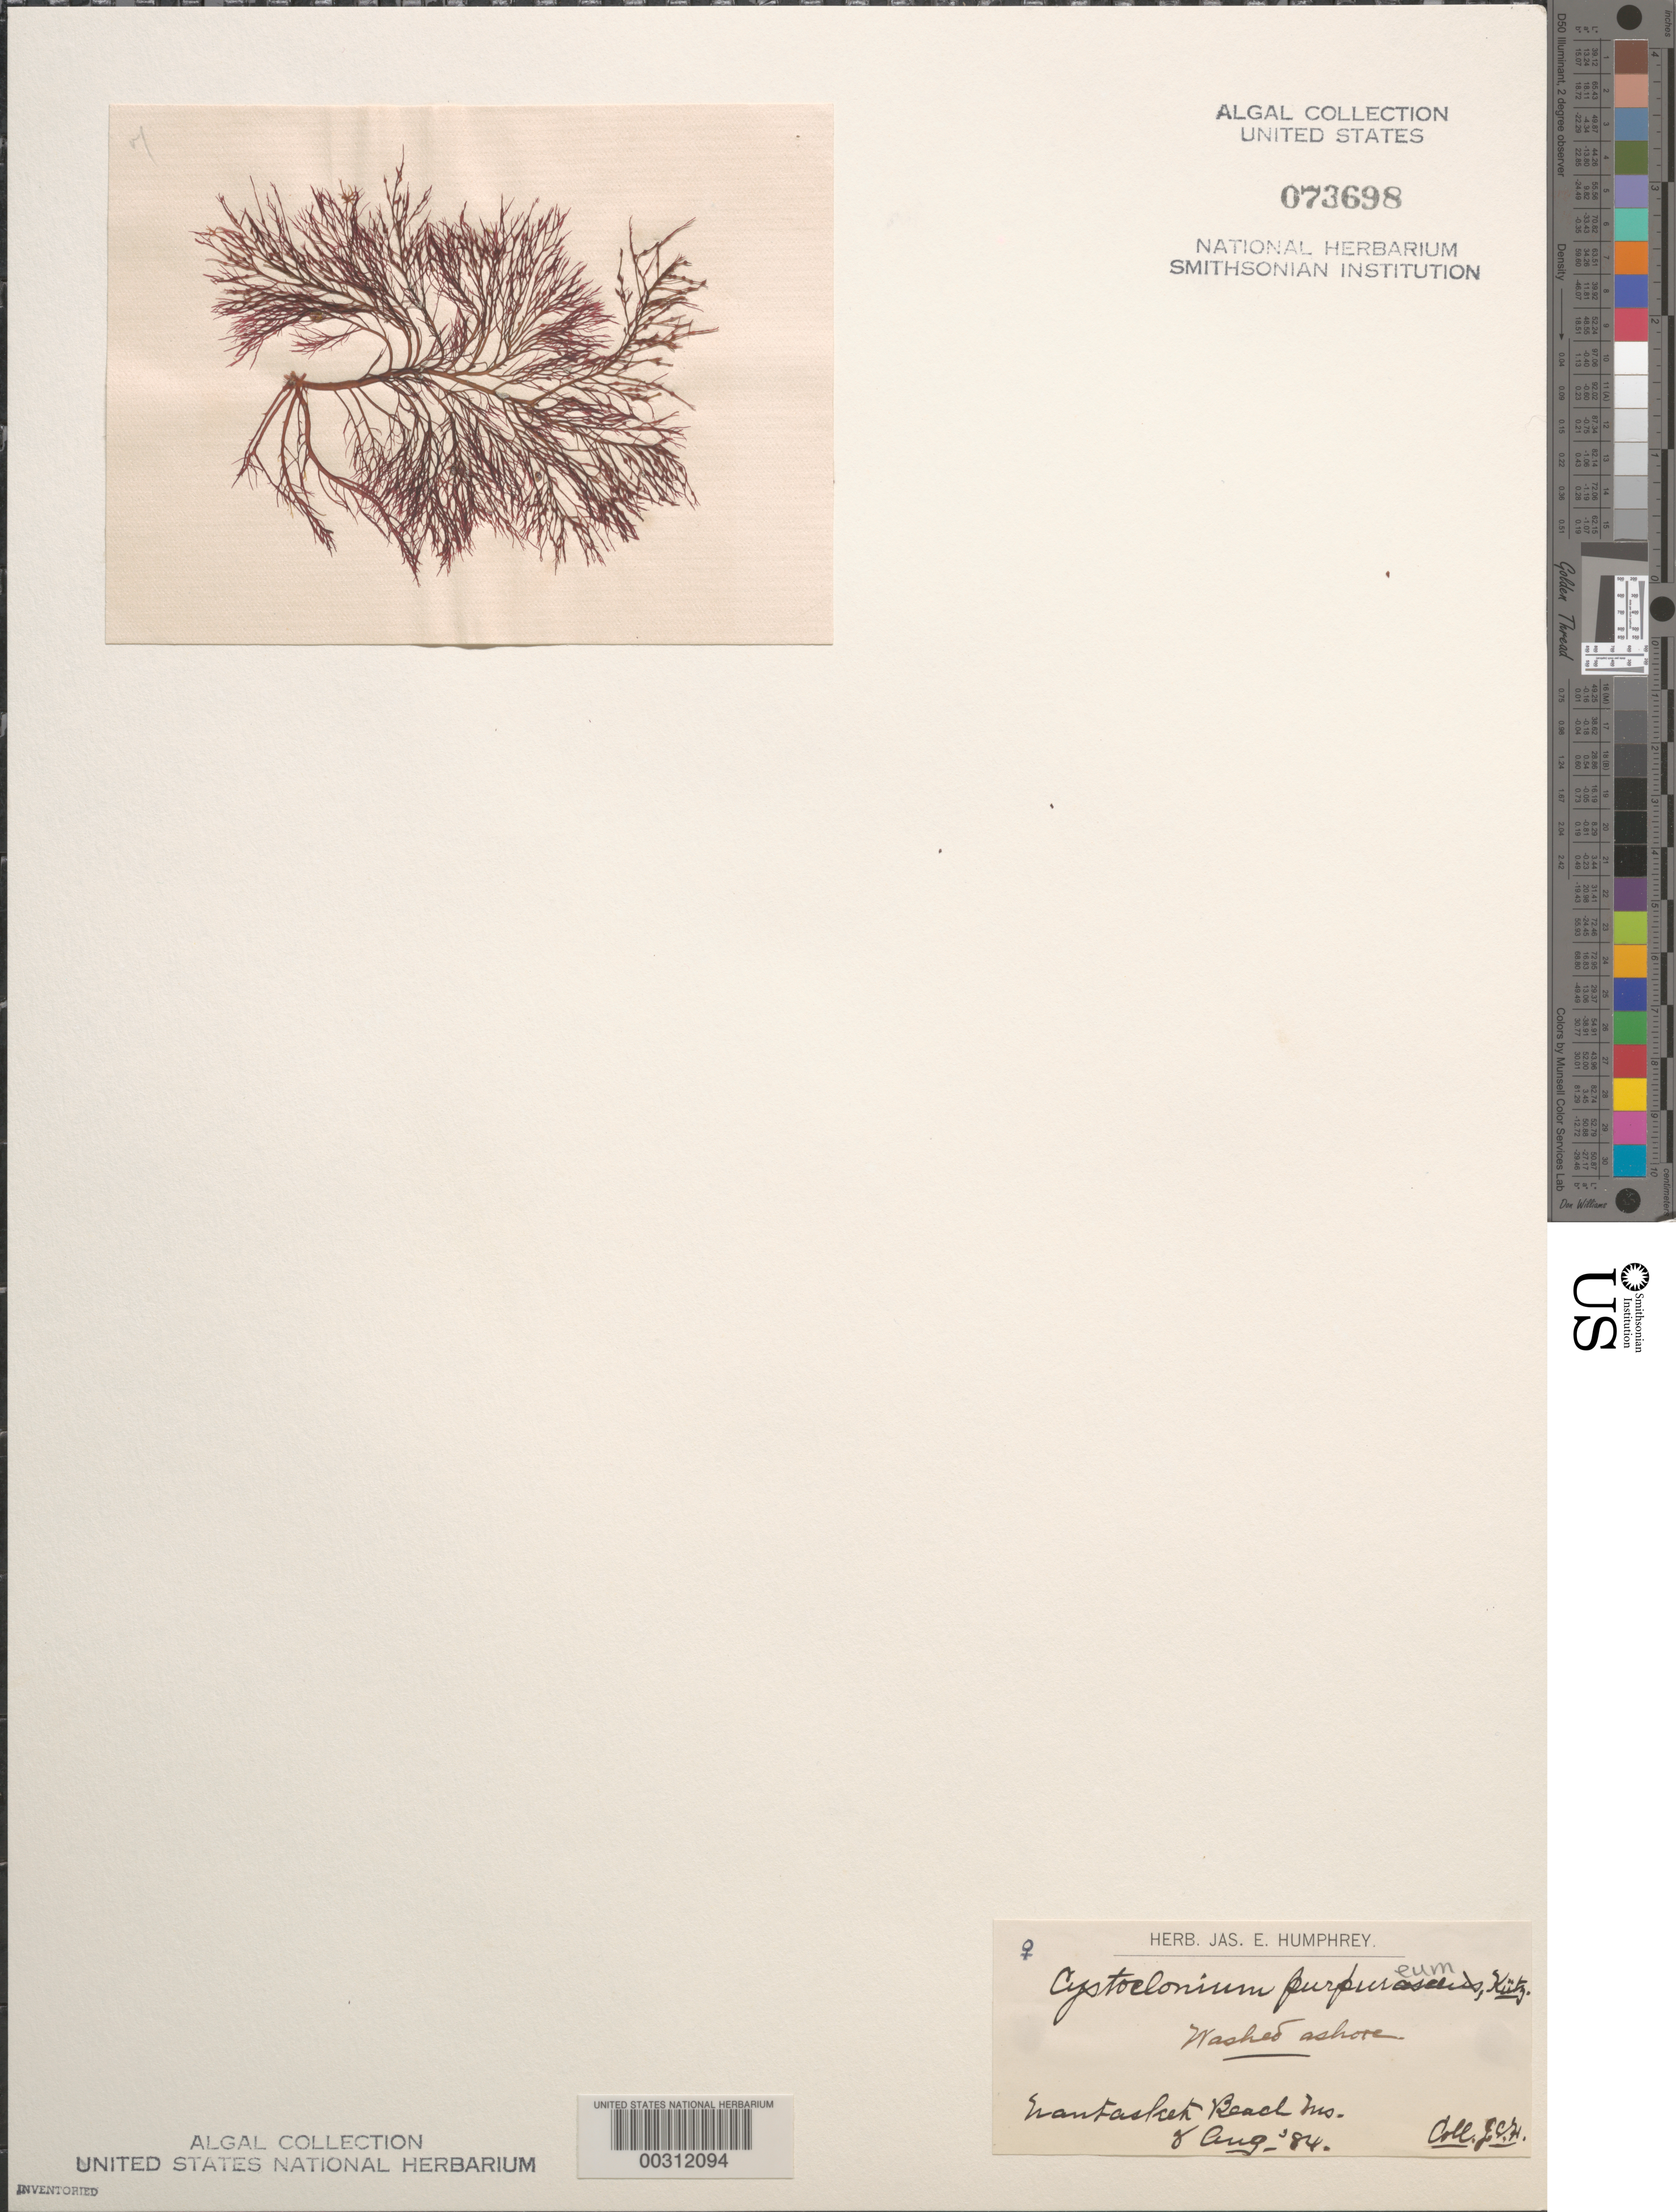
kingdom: Plantae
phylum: Rhodophyta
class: Florideophyceae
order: Gigartinales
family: Cystocloniaceae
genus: Cystoclonium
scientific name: Cystoclonium purpureum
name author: (Huds.) Batters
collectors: J. Humphrey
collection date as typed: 08 Aug 1884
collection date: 1884-08-08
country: United States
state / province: Massachusetts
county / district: Plymouth County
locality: Nantasket Beach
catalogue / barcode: US 73698